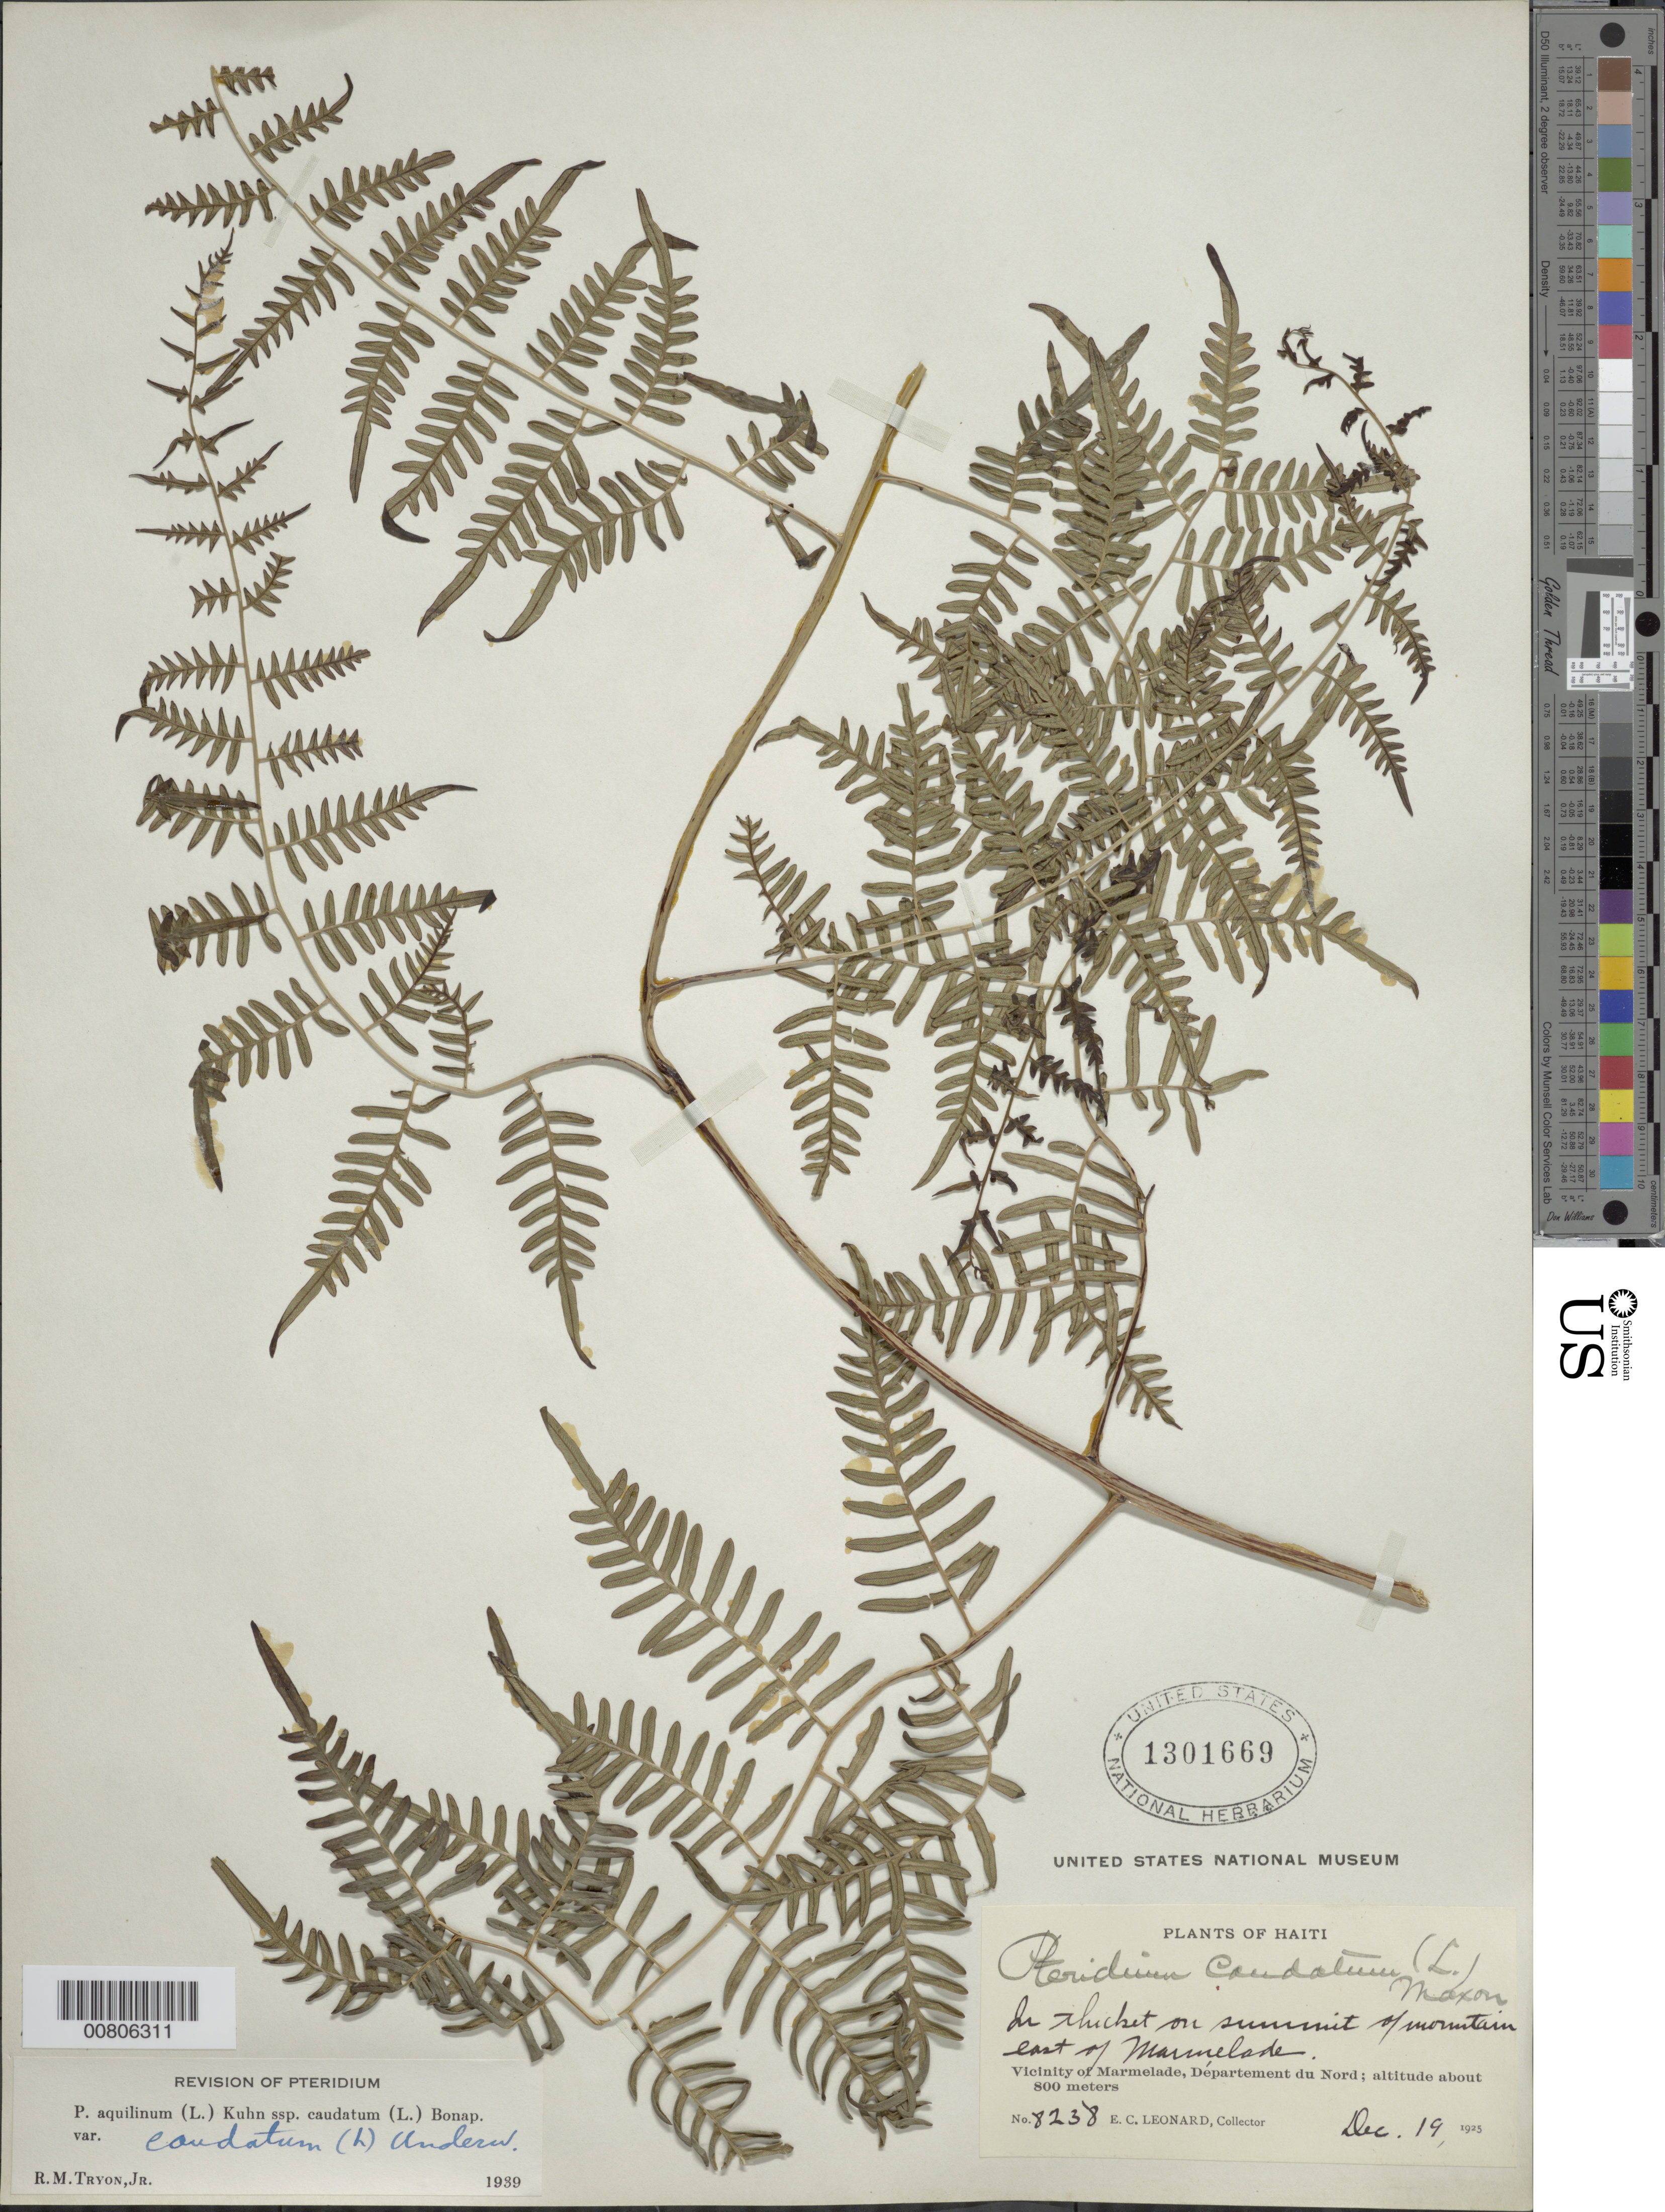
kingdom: Plantae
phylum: Tracheophyta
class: Polypodiopsida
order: Polypodiales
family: Dennstaedtiaceae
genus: Pteridium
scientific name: Pteridium caudatum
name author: (L.) Maxon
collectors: E. C. Leonard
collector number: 8238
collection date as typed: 19 Dec 1923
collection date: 1923-12-19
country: Haiti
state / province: Nord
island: Hispaniola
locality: Marmelade, E of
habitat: Thicket on mountain summit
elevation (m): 800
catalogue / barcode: US 1301669